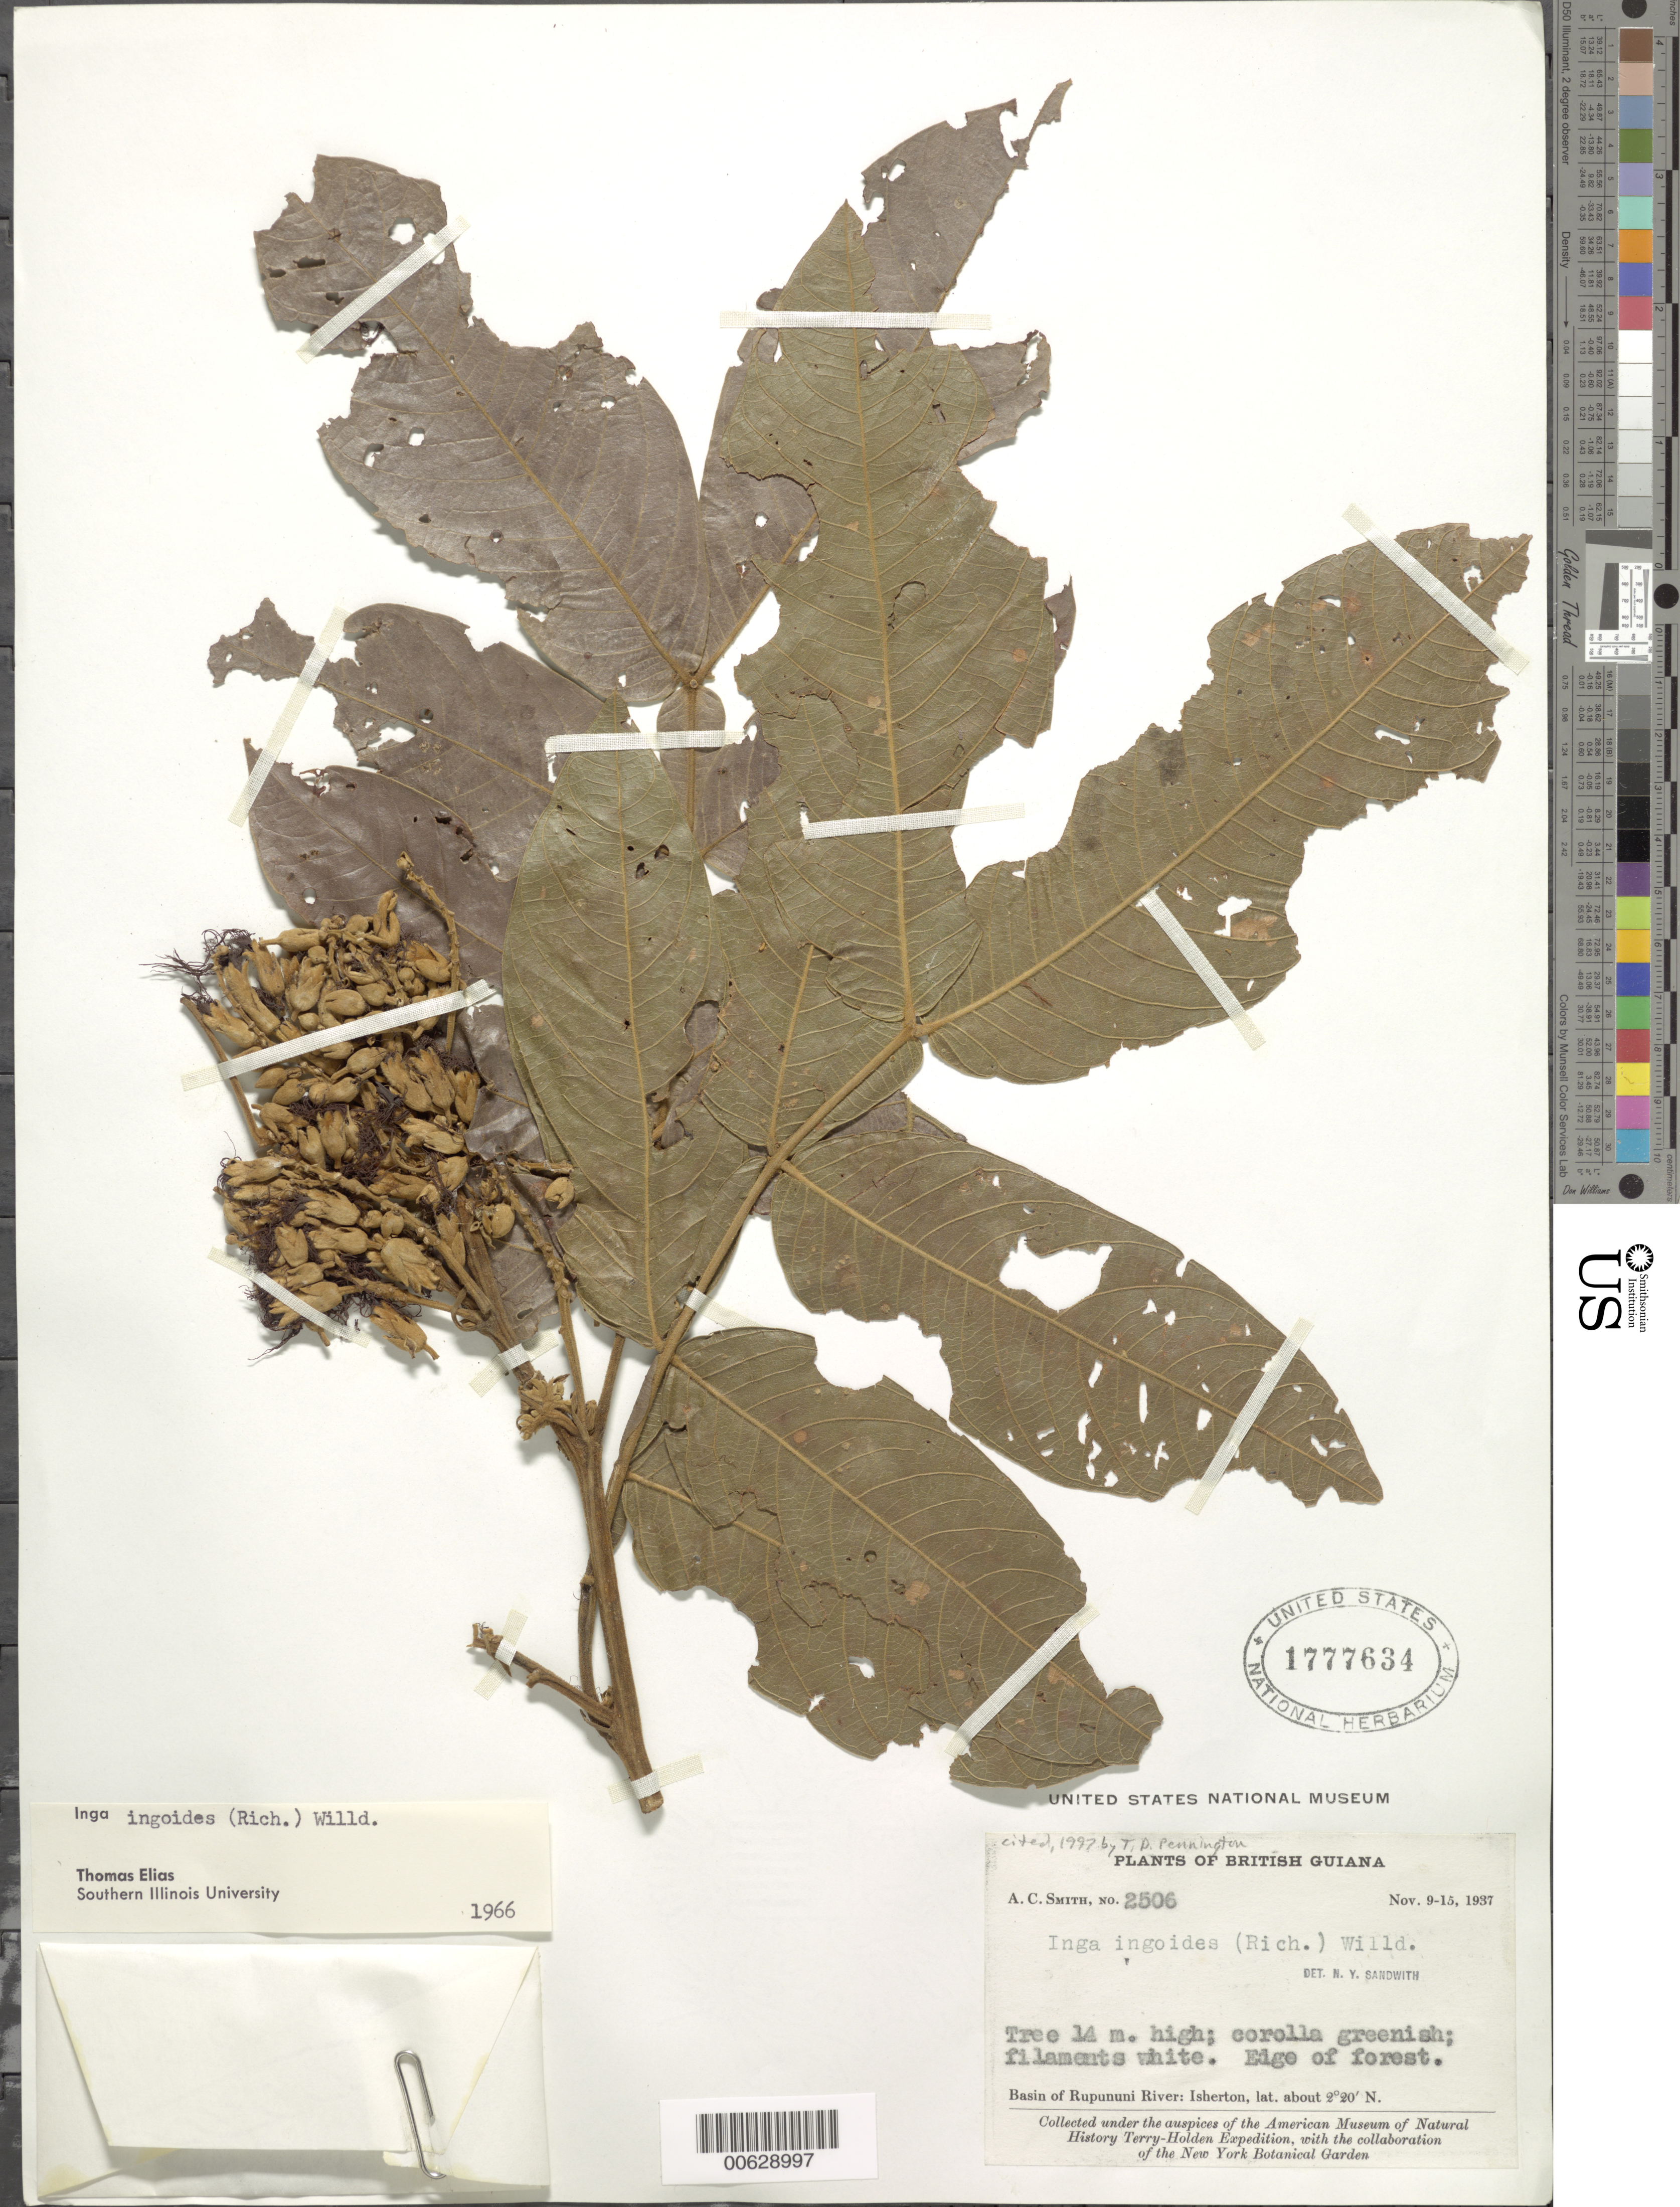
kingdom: Plantae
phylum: Tracheophyta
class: Magnoliopsida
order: Fabales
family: Fabaceae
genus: Inga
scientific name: Inga ingoides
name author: (Rich.) Willd.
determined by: Elias, Thomas S.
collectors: A. C. Smith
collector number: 2506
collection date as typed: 9-Nov-37 to 15-Nov-37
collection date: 1937-11-09/1937-11-15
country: Guyana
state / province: U. Takutu-U. Essequibo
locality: Isherton, basin of Rupununi River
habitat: Edge of forest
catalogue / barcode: US 1777634